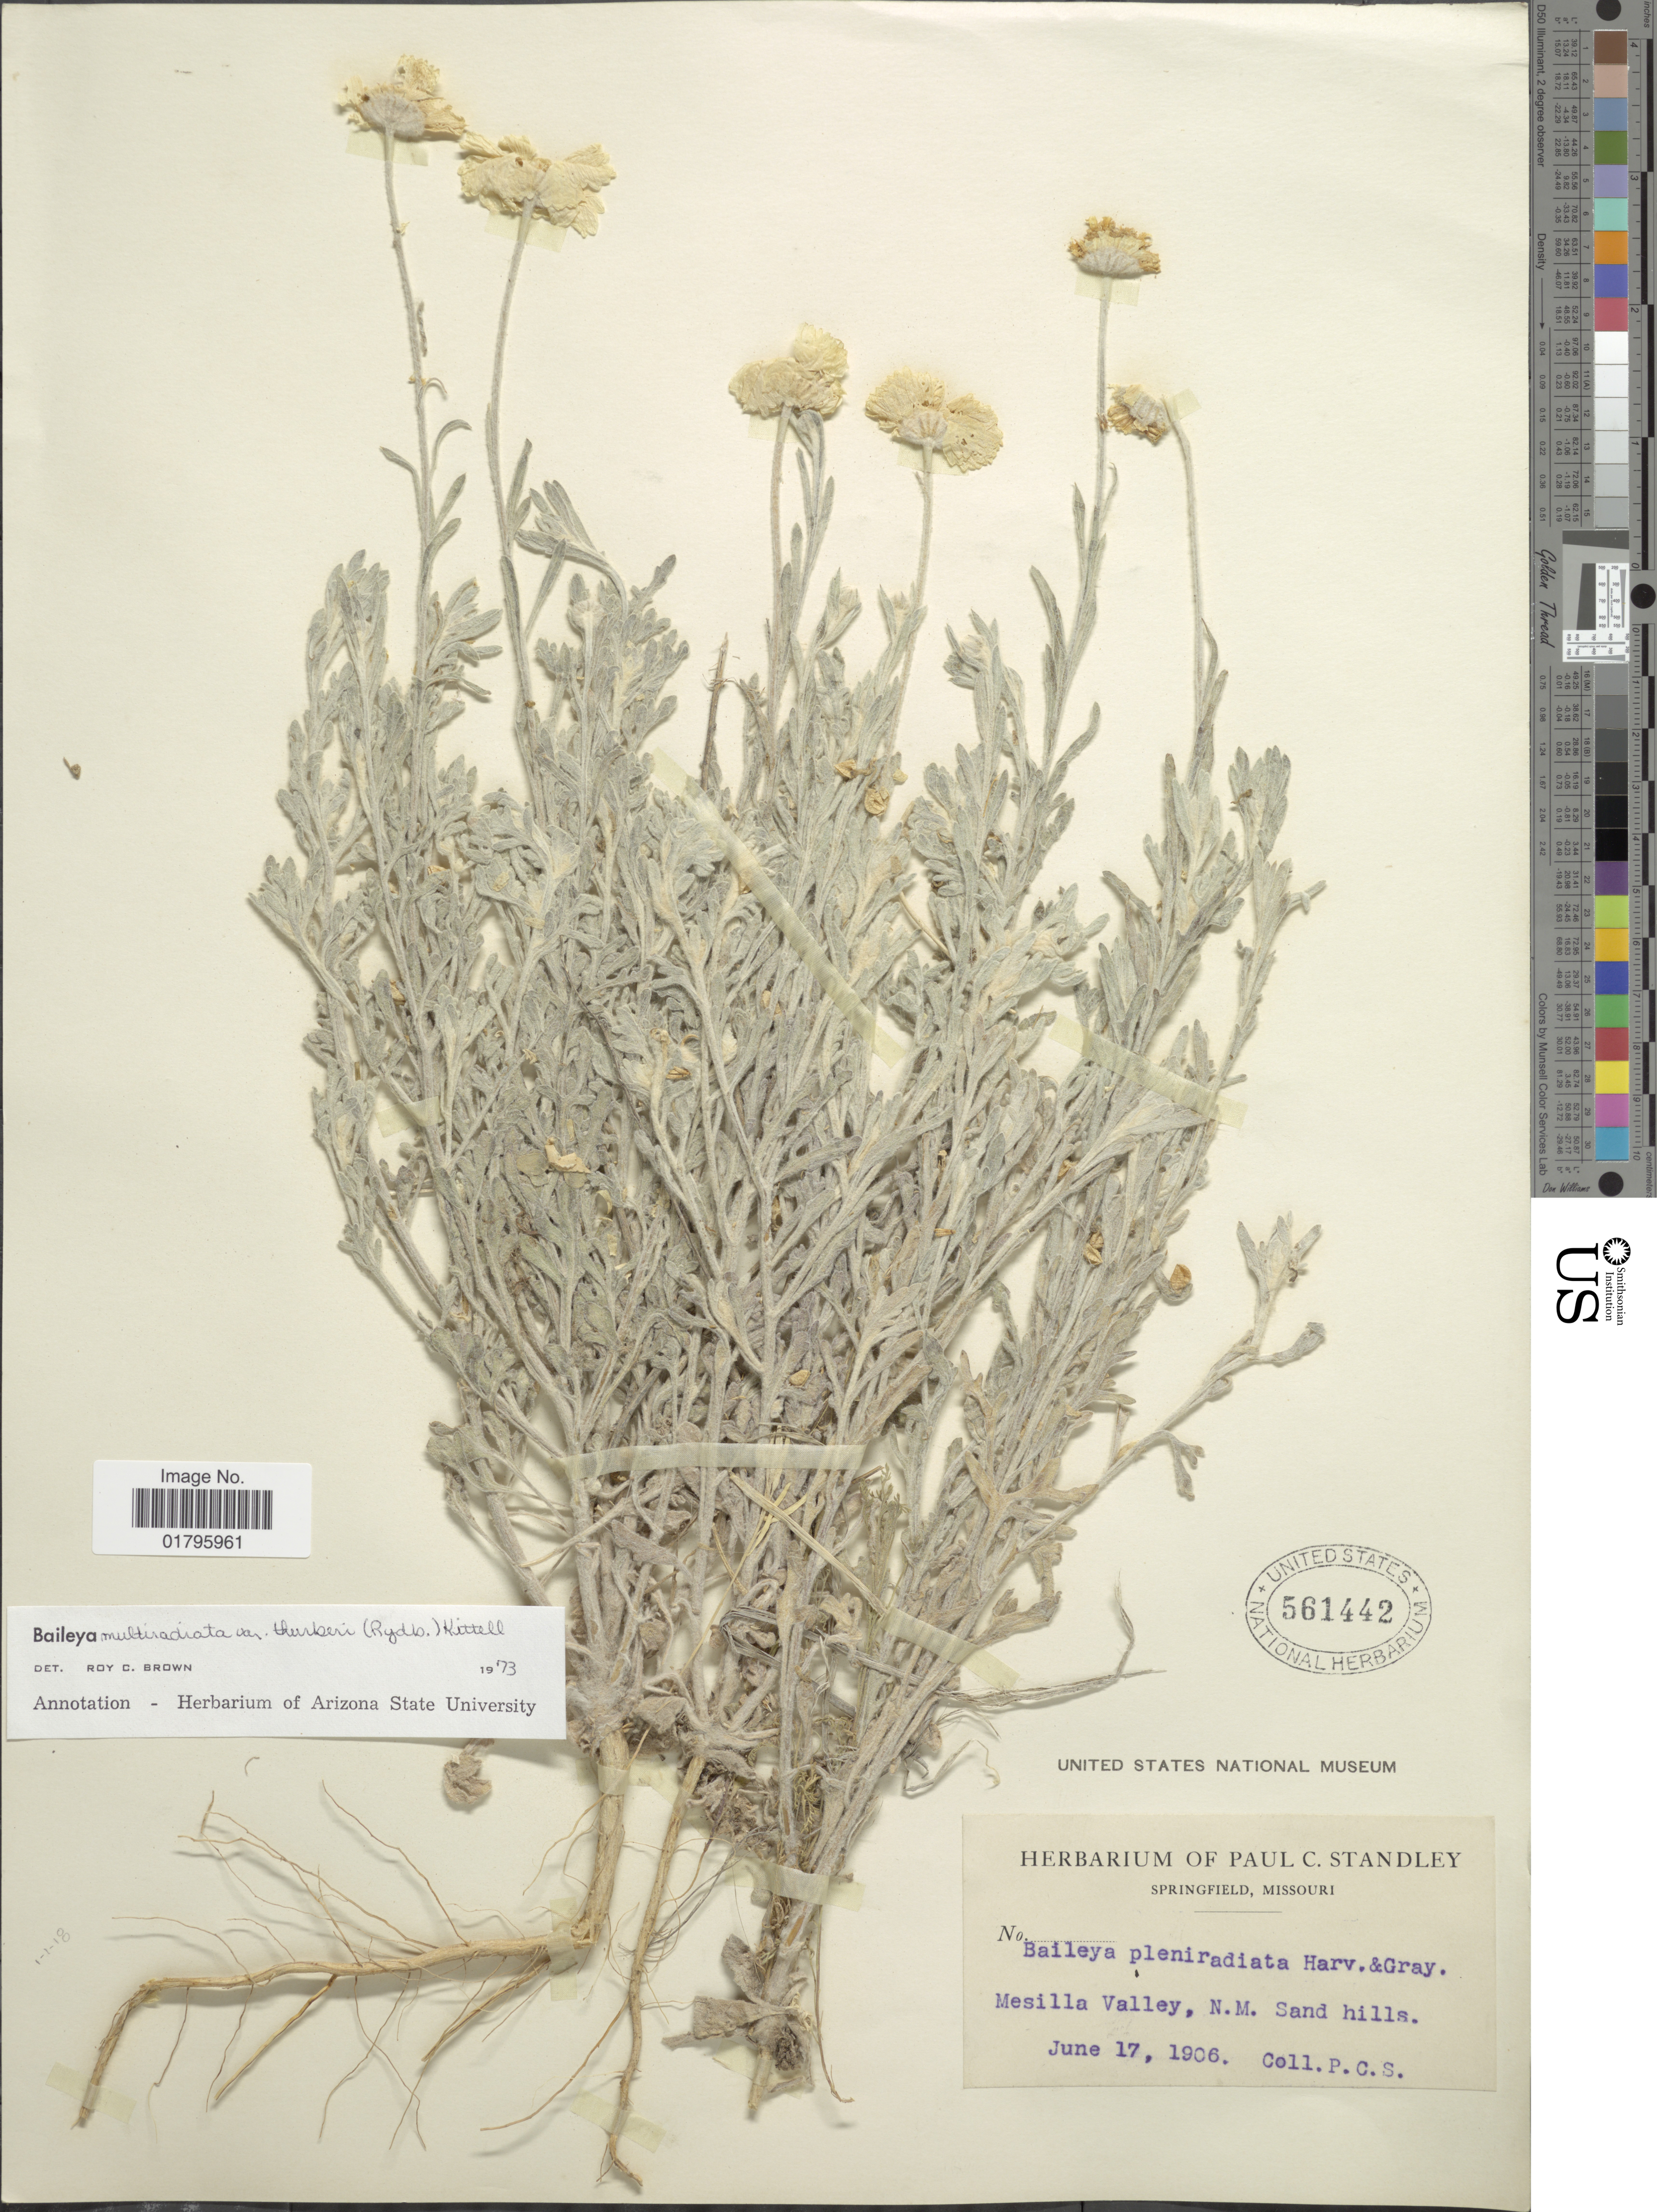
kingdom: Plantae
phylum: Tracheophyta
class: Magnoliopsida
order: Asterales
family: Asteraceae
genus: Baileya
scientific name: Baileya multiradiata var. thurberi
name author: (Rydb.) Kittell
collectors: P. C. Standley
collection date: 1906-06-17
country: United States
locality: Mesilla Valley, N.M. Sand Hills.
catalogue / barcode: US 561442